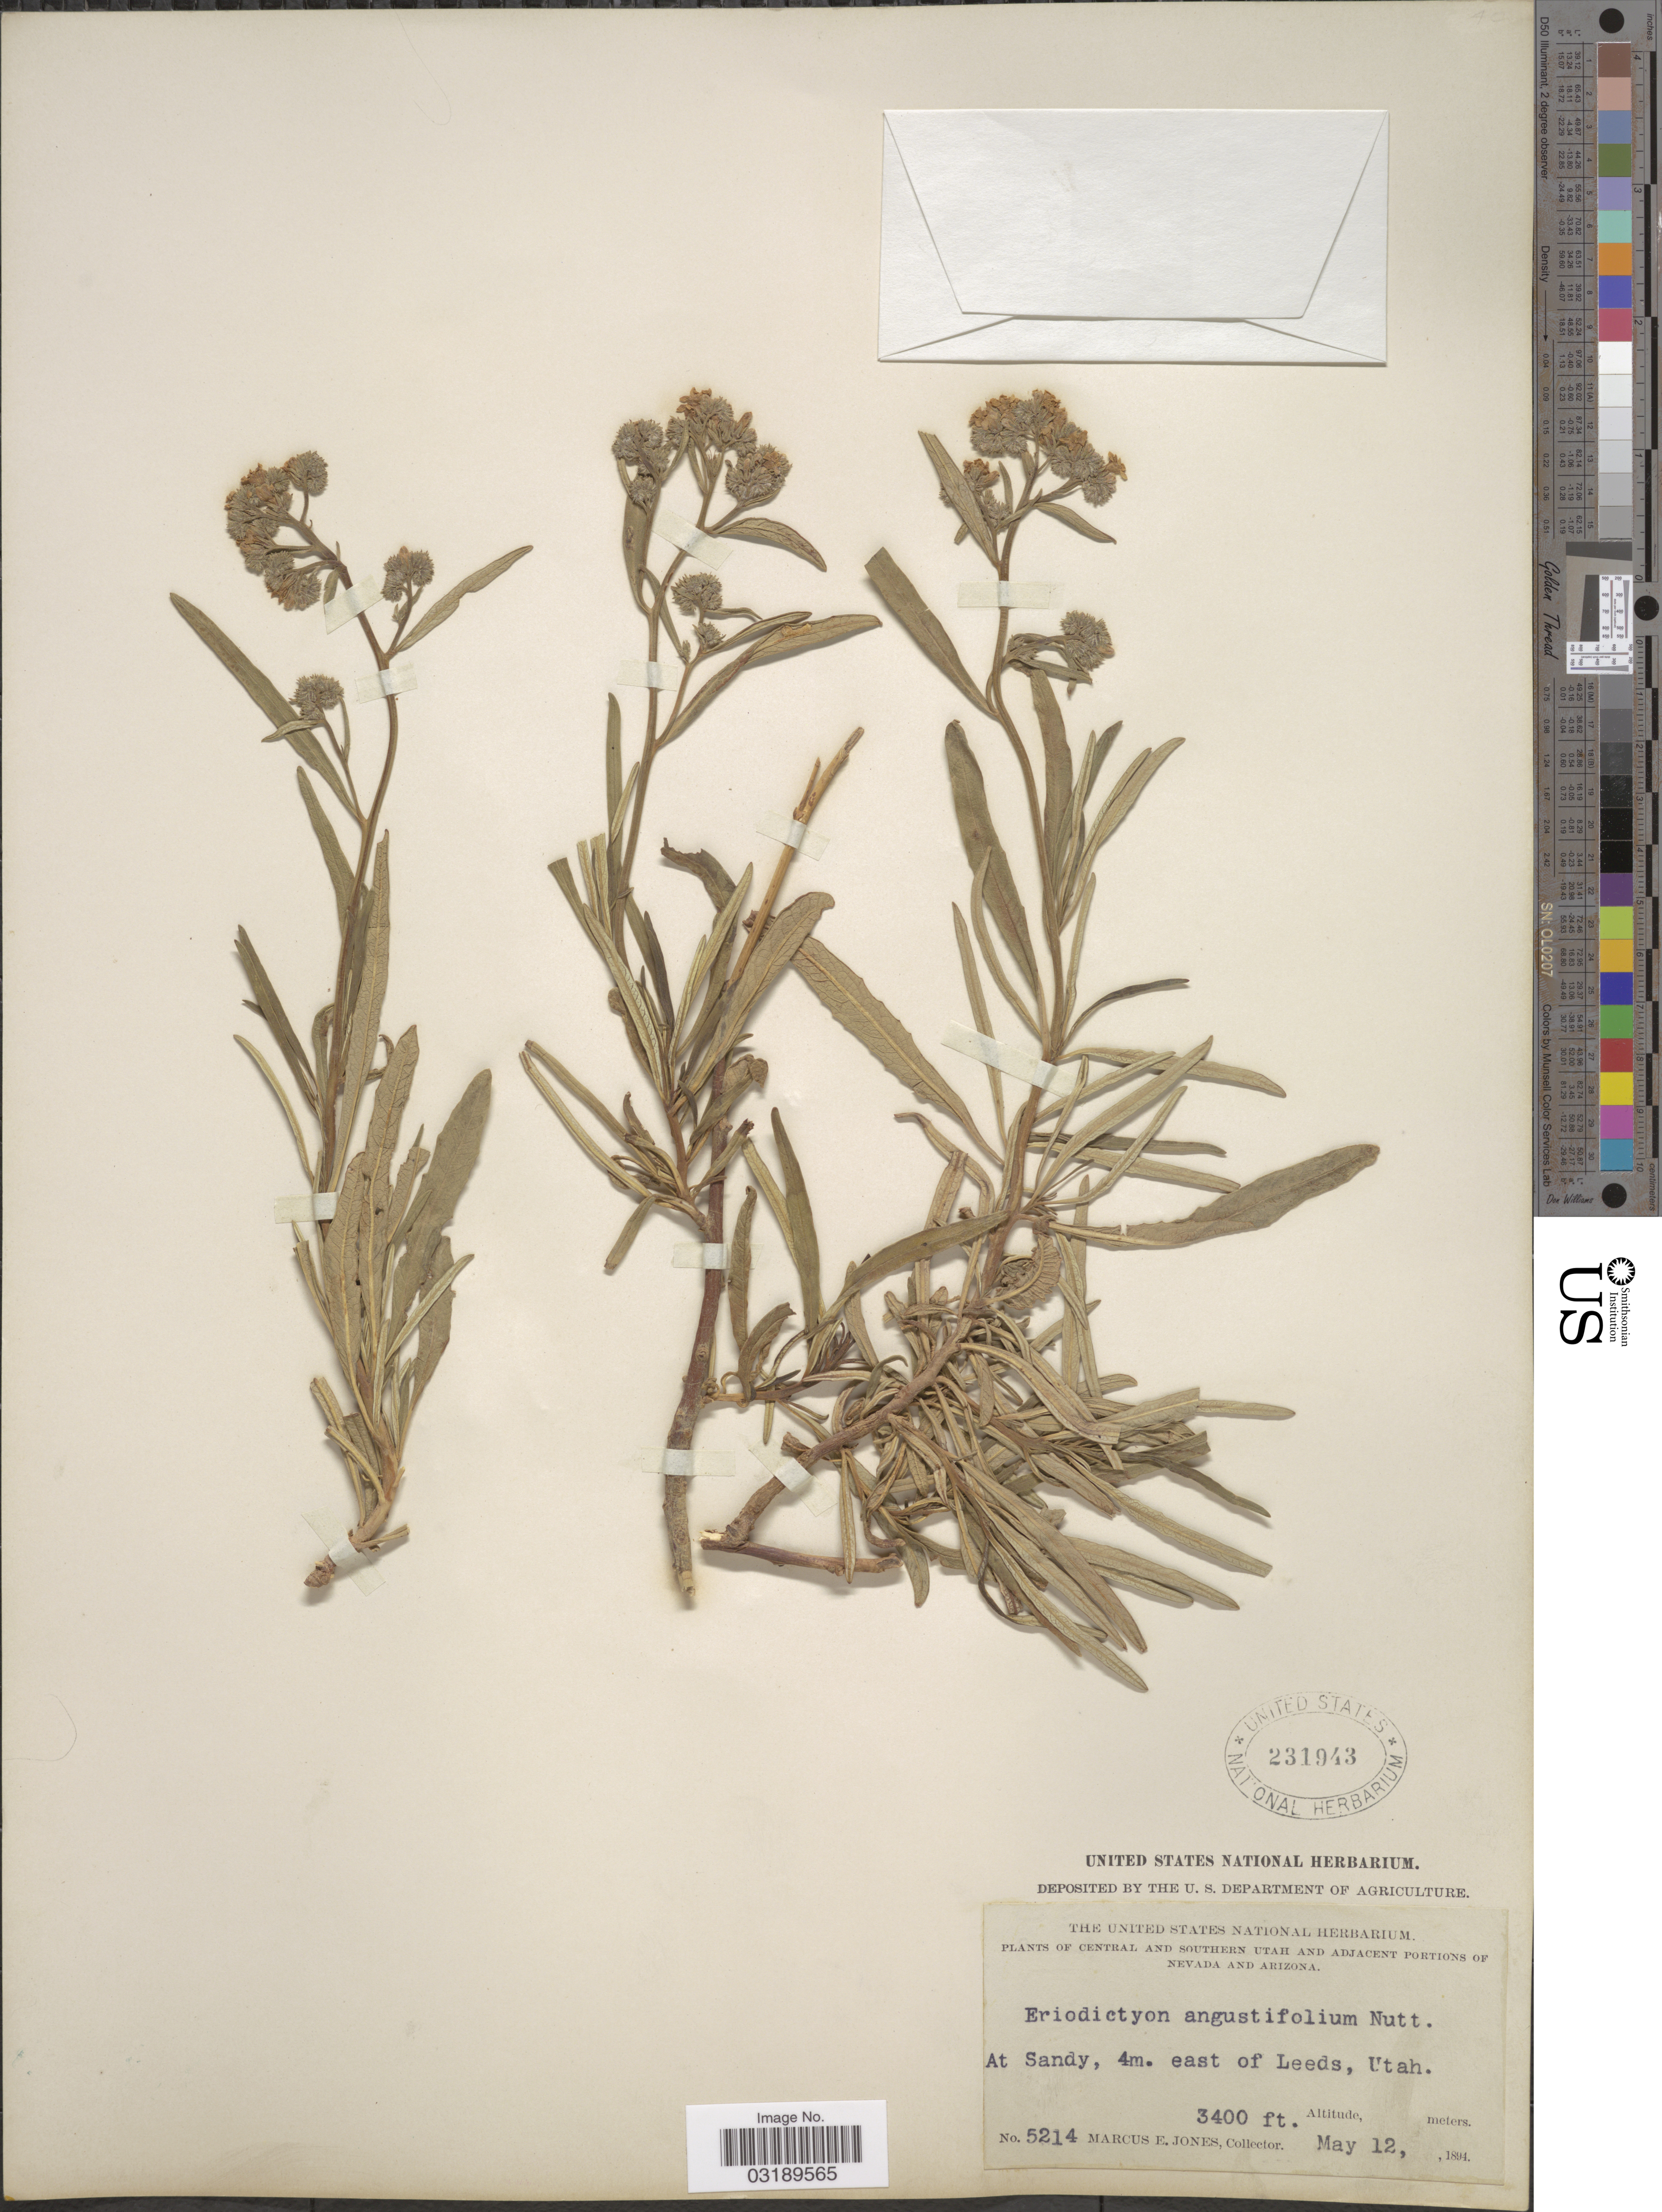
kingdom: Plantae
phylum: Tracheophyta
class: Magnoliopsida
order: Boraginales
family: Namaceae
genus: Eriodictyon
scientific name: Eriodictyon angustifolium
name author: Nutt.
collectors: M. E. Jones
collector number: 5214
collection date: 1894-05-12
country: United States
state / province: Utah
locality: Central and Southern Utah. At Sandy, 4m. east of Leeds.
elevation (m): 1036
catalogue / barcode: US 231943